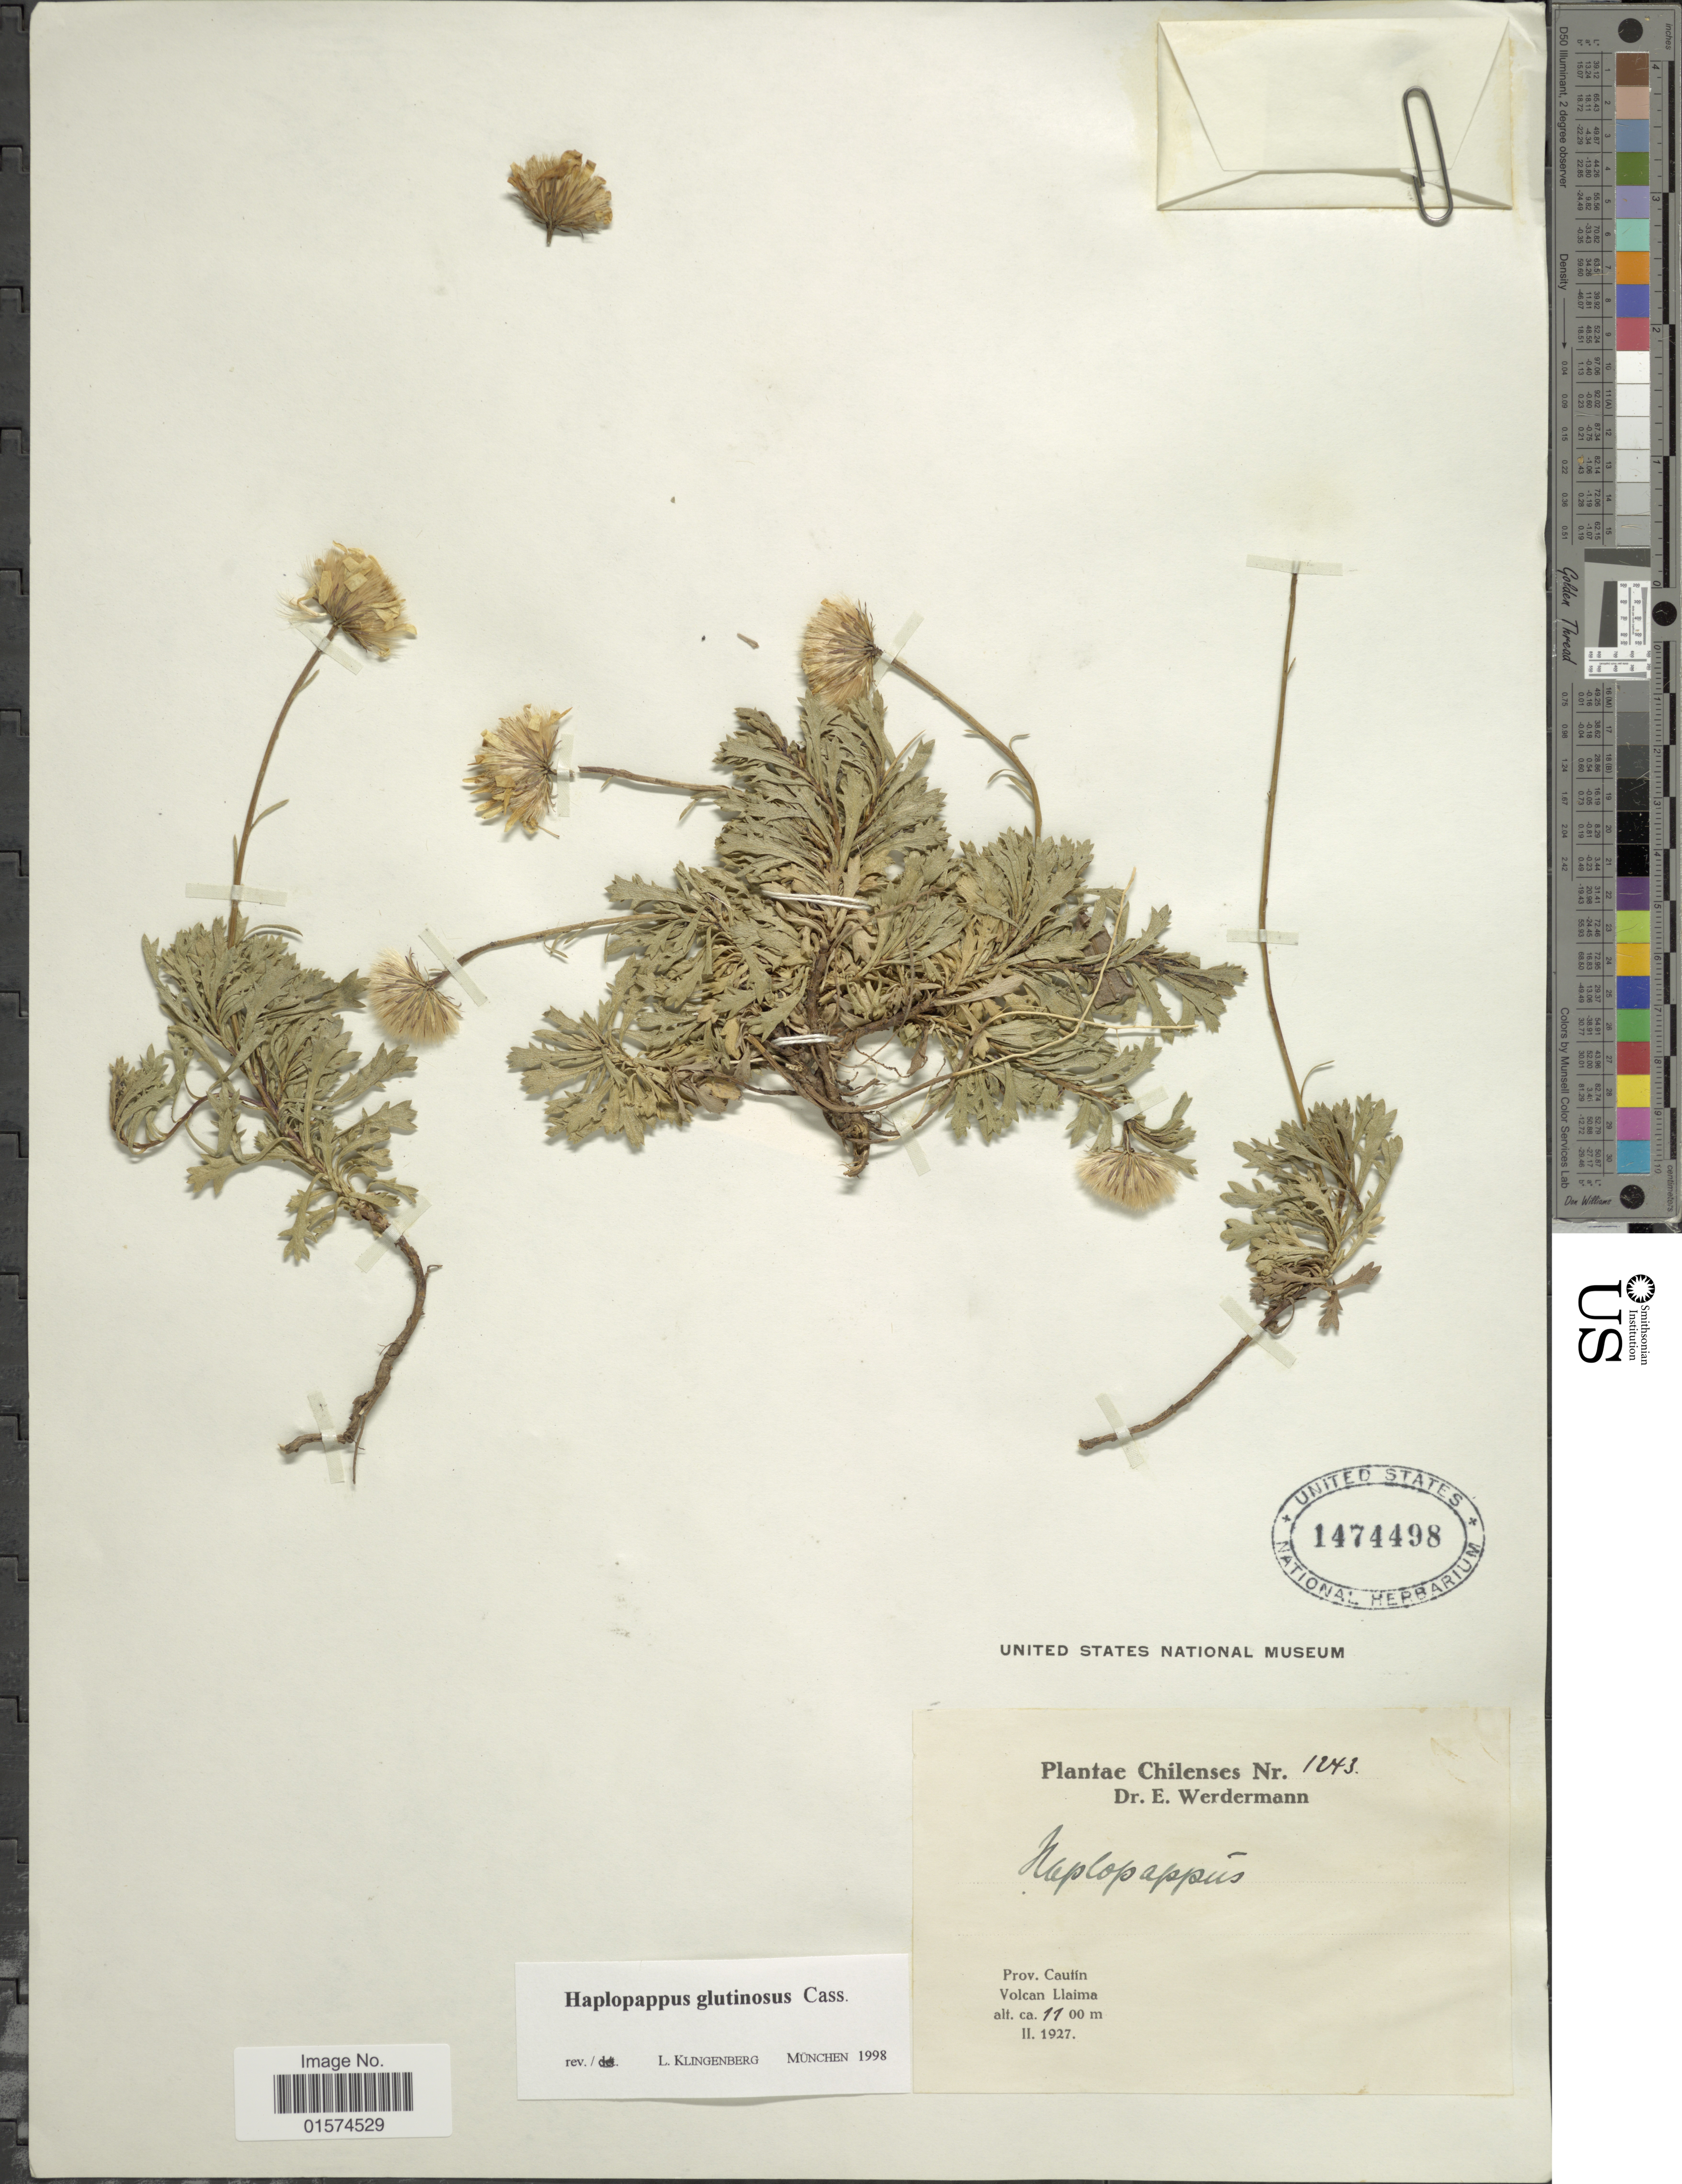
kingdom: Plantae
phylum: Tracheophyta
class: Magnoliopsida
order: Asterales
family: Asteraceae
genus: Haplopappus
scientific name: Haplopappus glutinosus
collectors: E. Werdermann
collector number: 1243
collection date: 1927-02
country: Chile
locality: Prov. Cautín, Volcan Llaima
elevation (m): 1100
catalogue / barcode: US 1474498